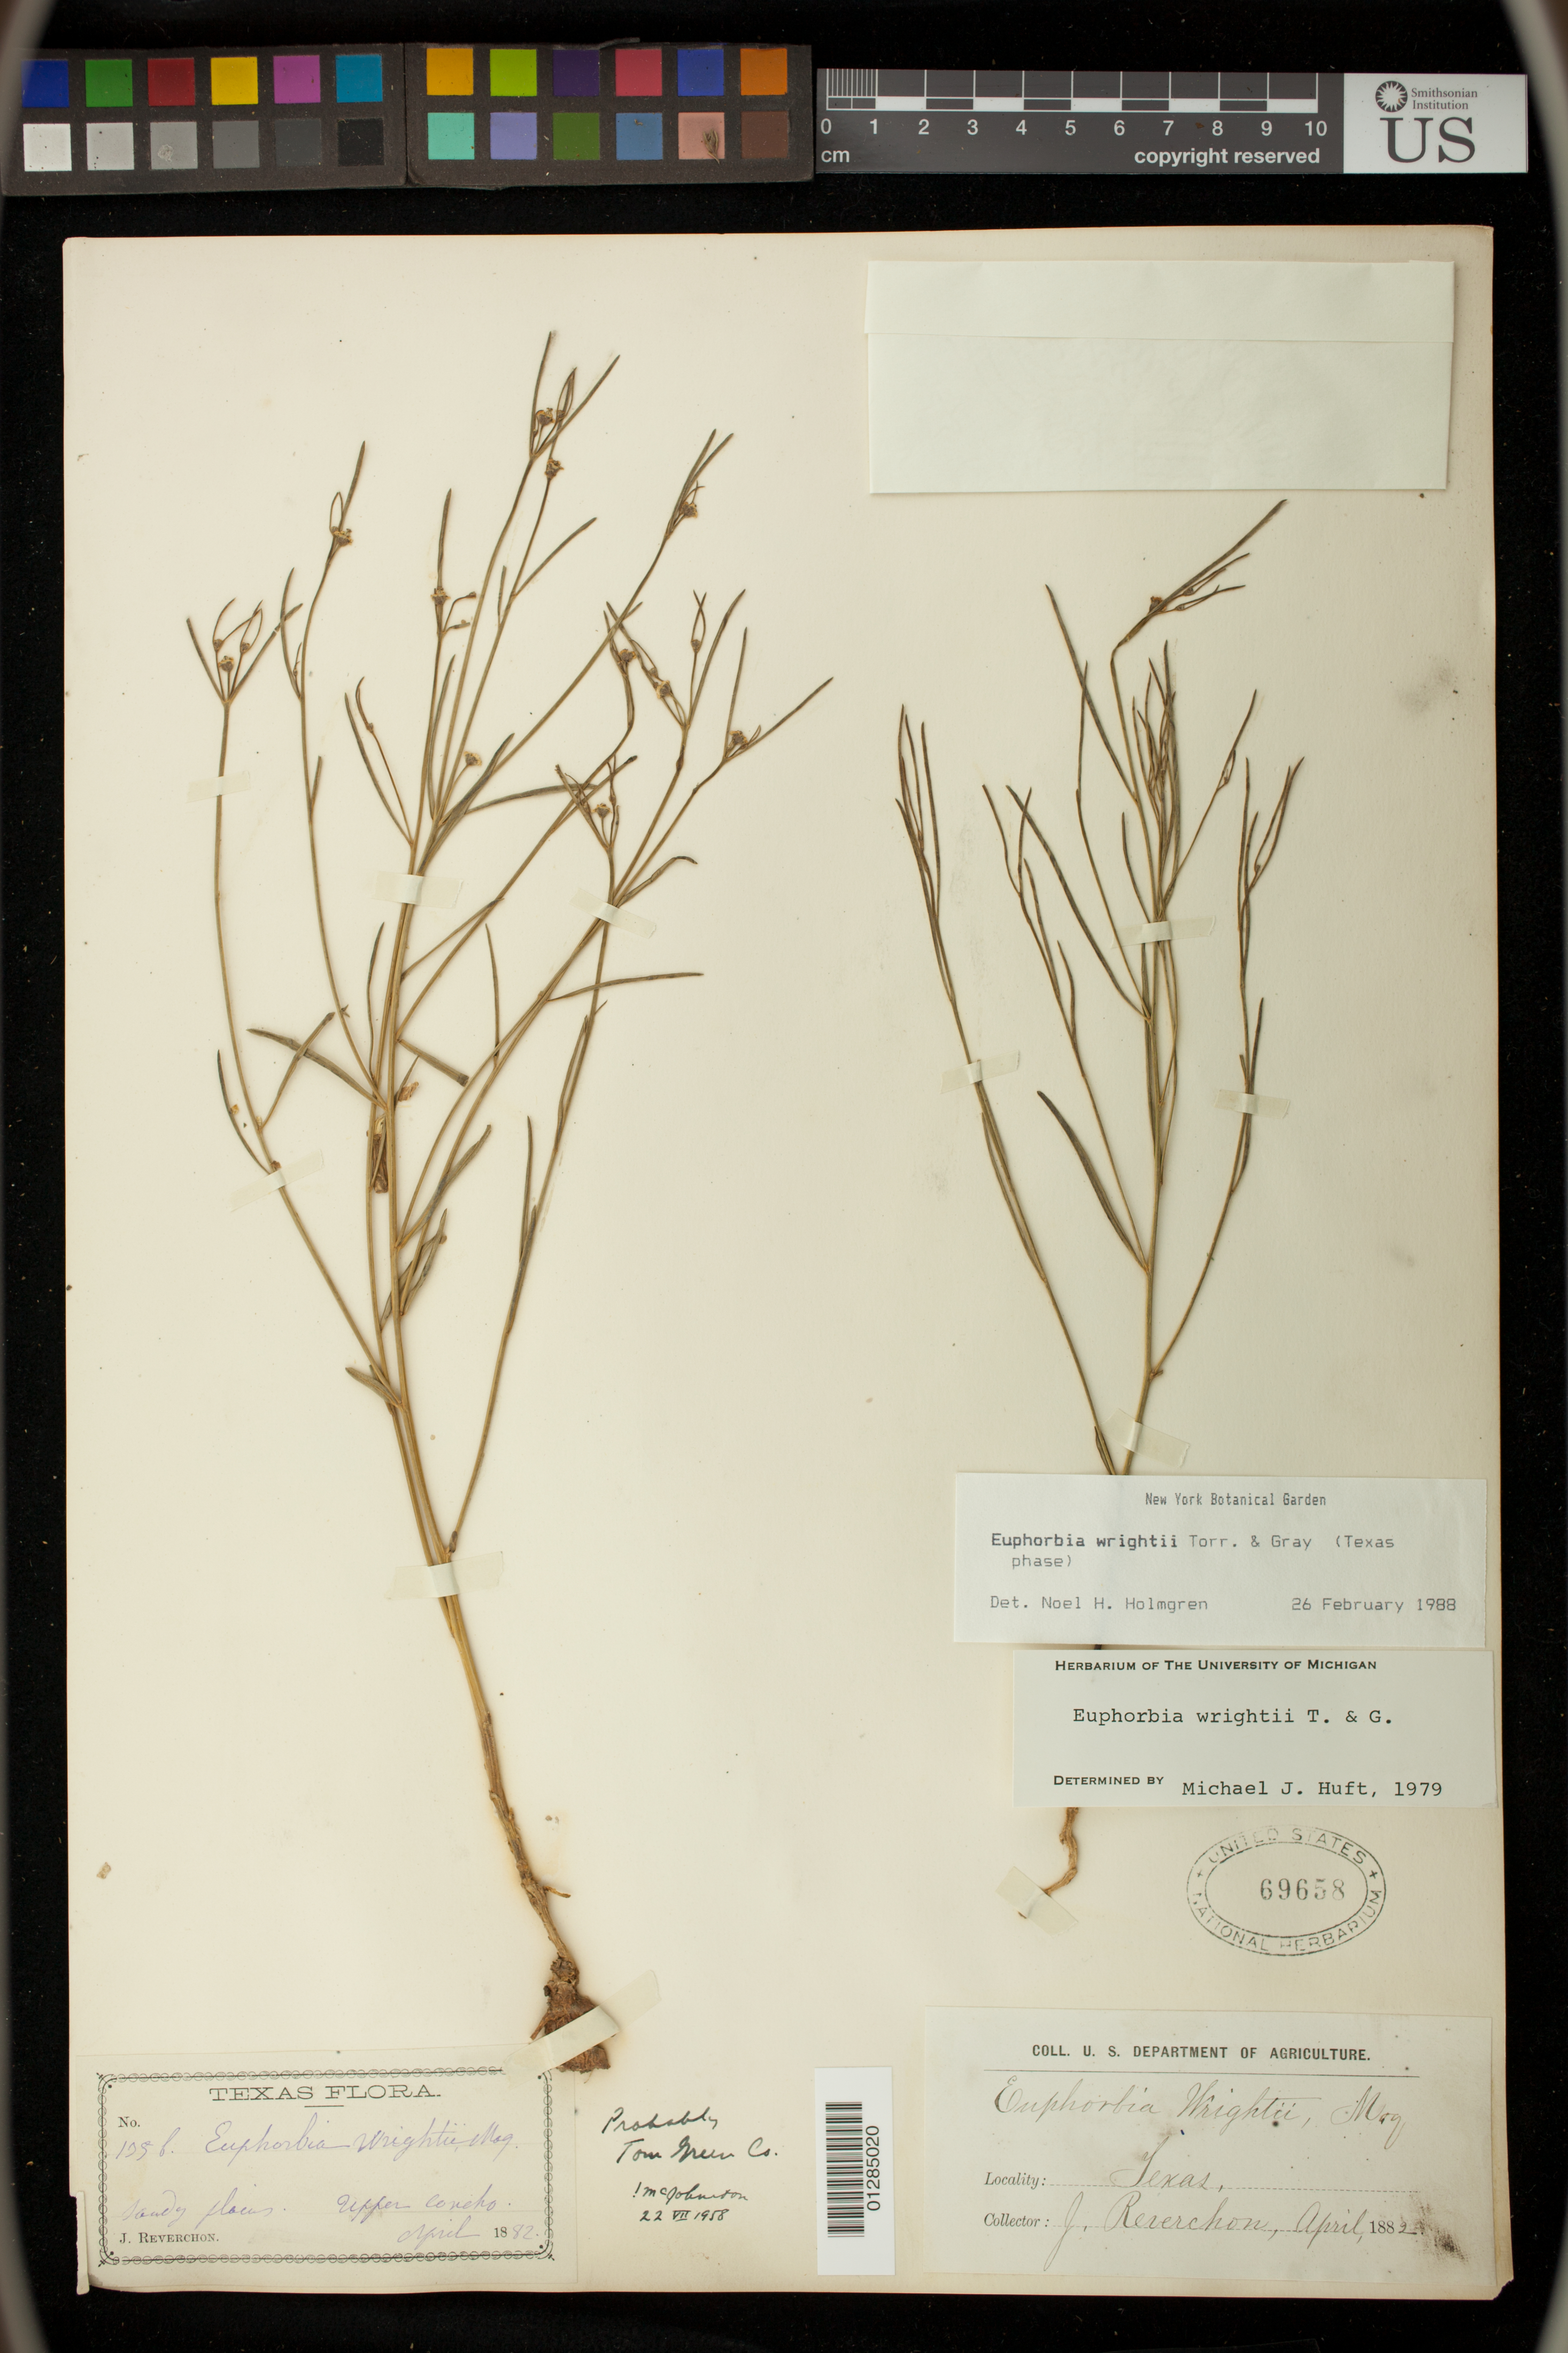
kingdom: Plantae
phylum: Tracheophyta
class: Magnoliopsida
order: Malpighiales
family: Euphorbiaceae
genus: Euphorbia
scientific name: Euphorbia wrightii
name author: Torr. & A. Gray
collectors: J. Reverchon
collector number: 1356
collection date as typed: Apr 1882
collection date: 1882-04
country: United States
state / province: Texas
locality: Upper Concho.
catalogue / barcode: US 69658